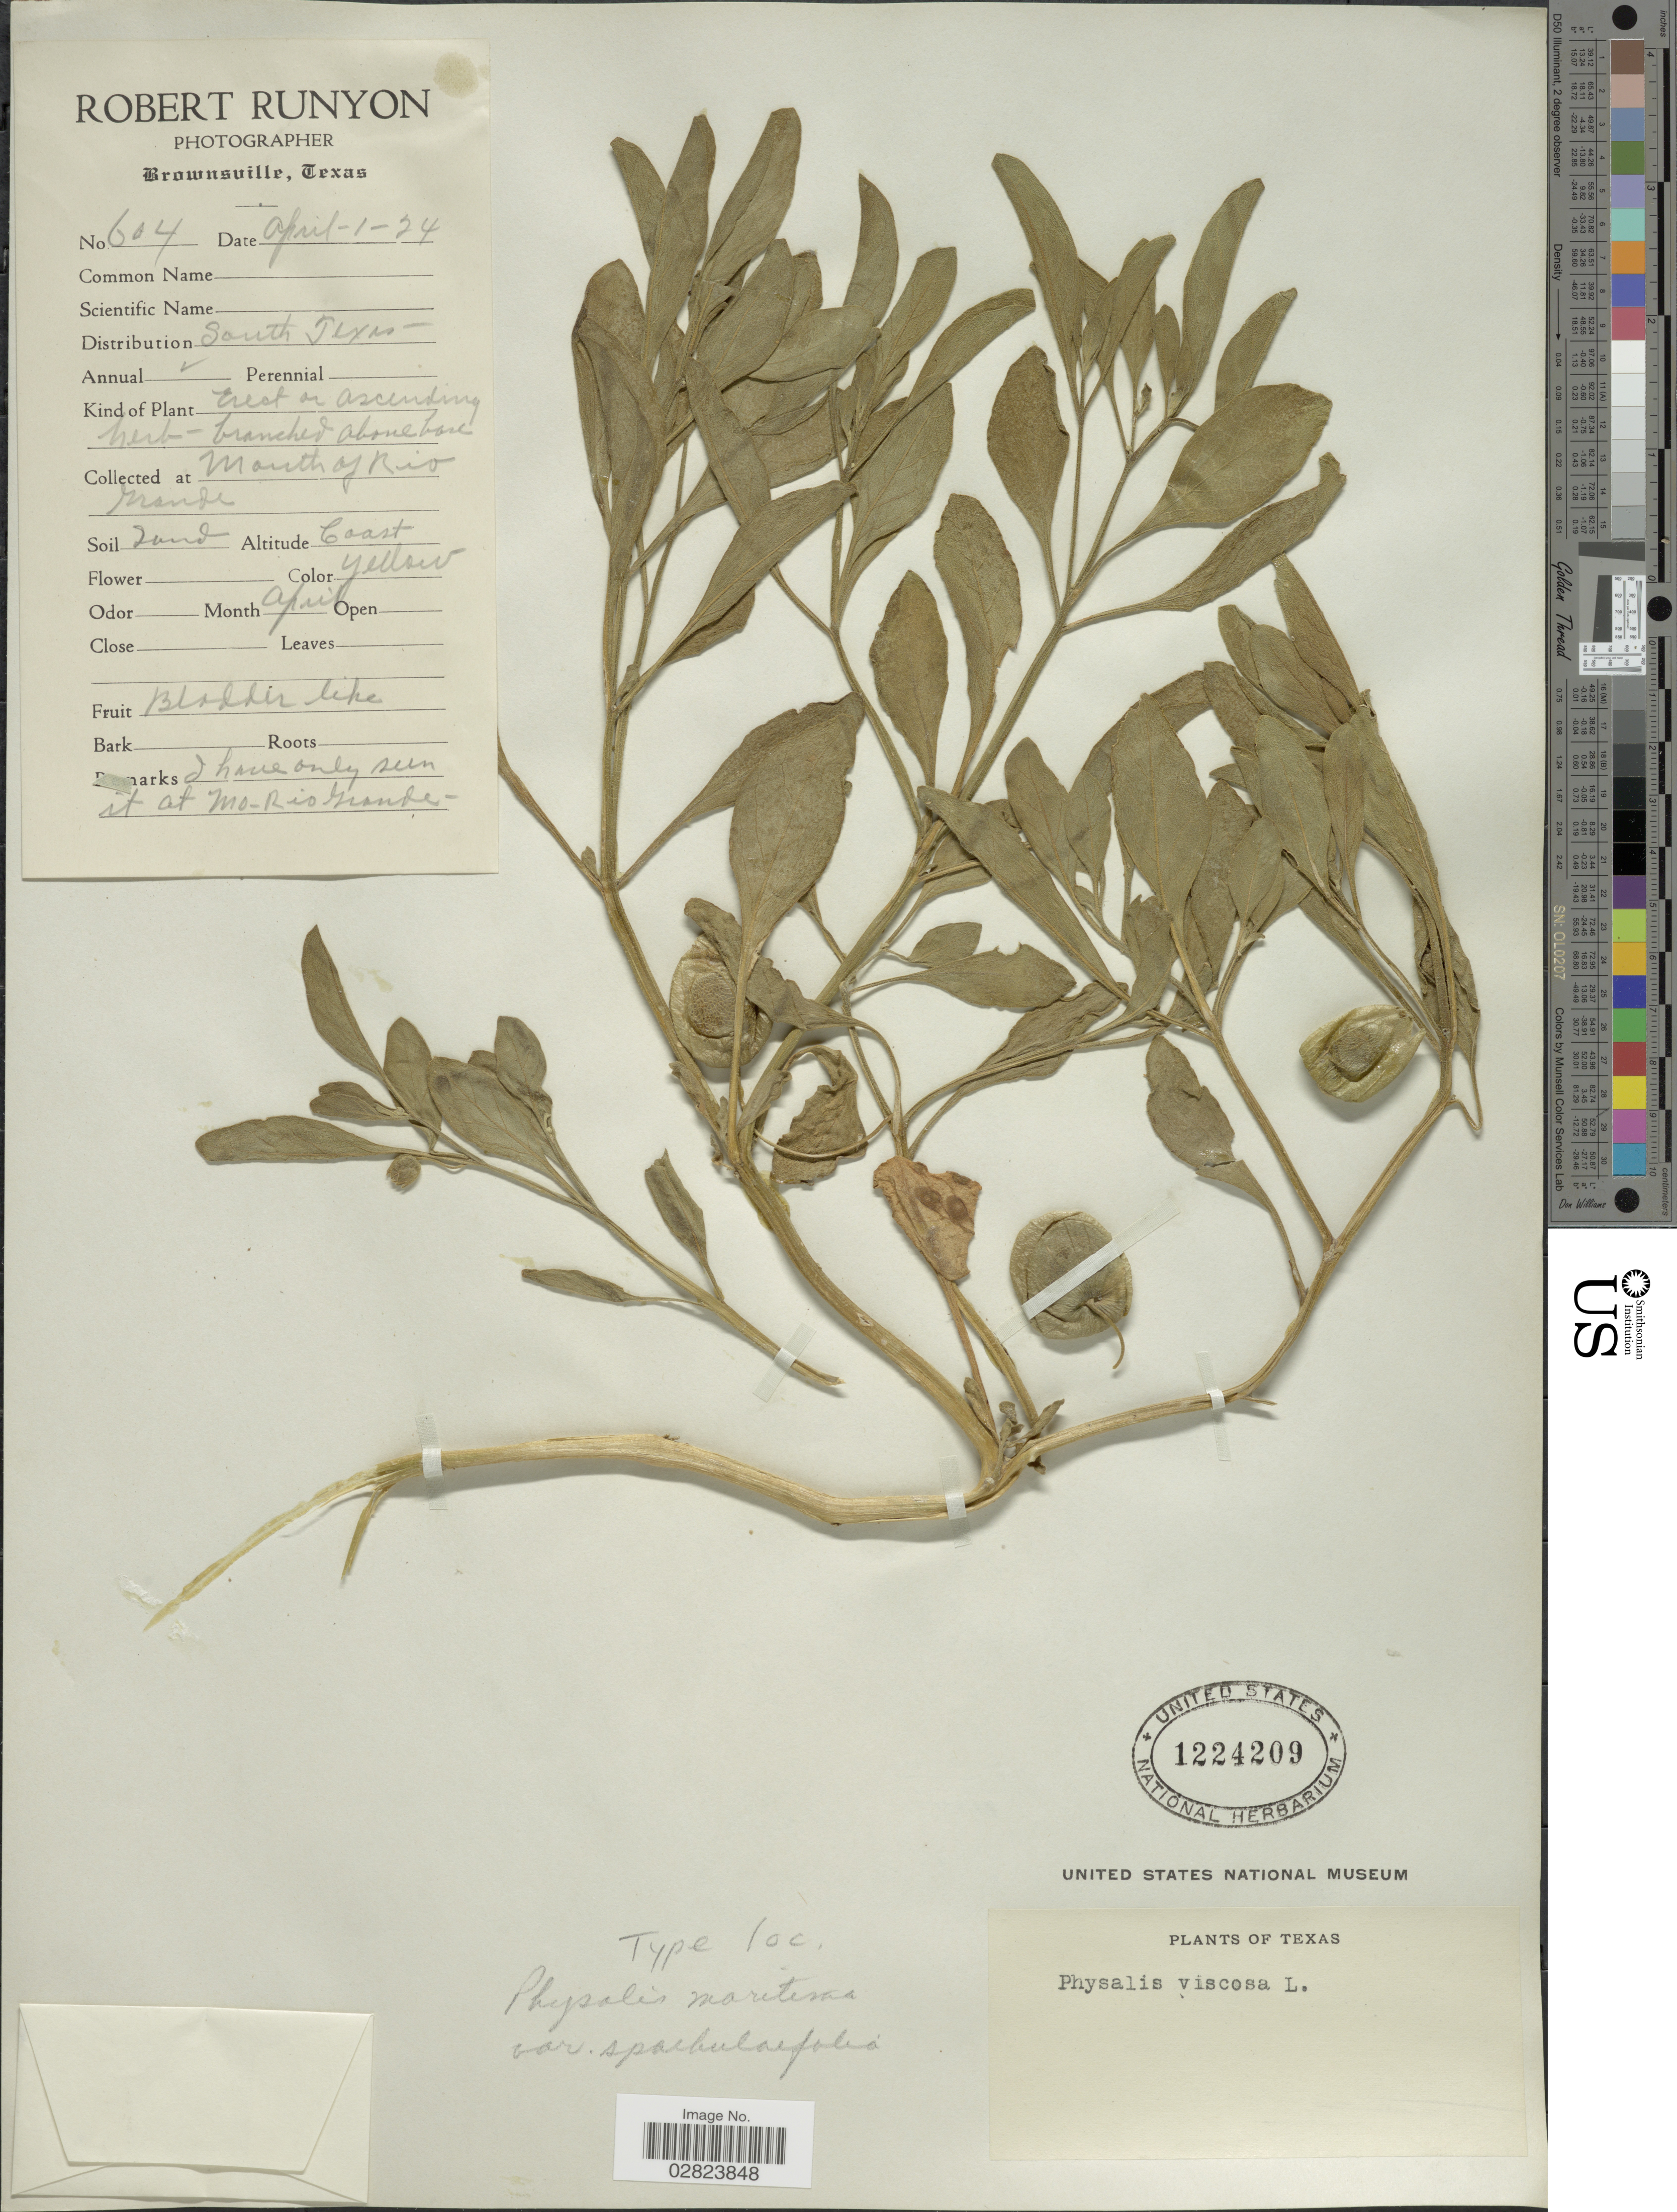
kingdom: Plantae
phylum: Tracheophyta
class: Magnoliopsida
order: Solanales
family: Solanaceae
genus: Physalis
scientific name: Physalis maritima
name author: M.A. Curtis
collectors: R. Runyon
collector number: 604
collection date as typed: Transcribed d/m/y: 1/4/24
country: United States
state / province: Texas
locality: South Texas. Mouth of Rio Grande.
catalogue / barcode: US 1224209